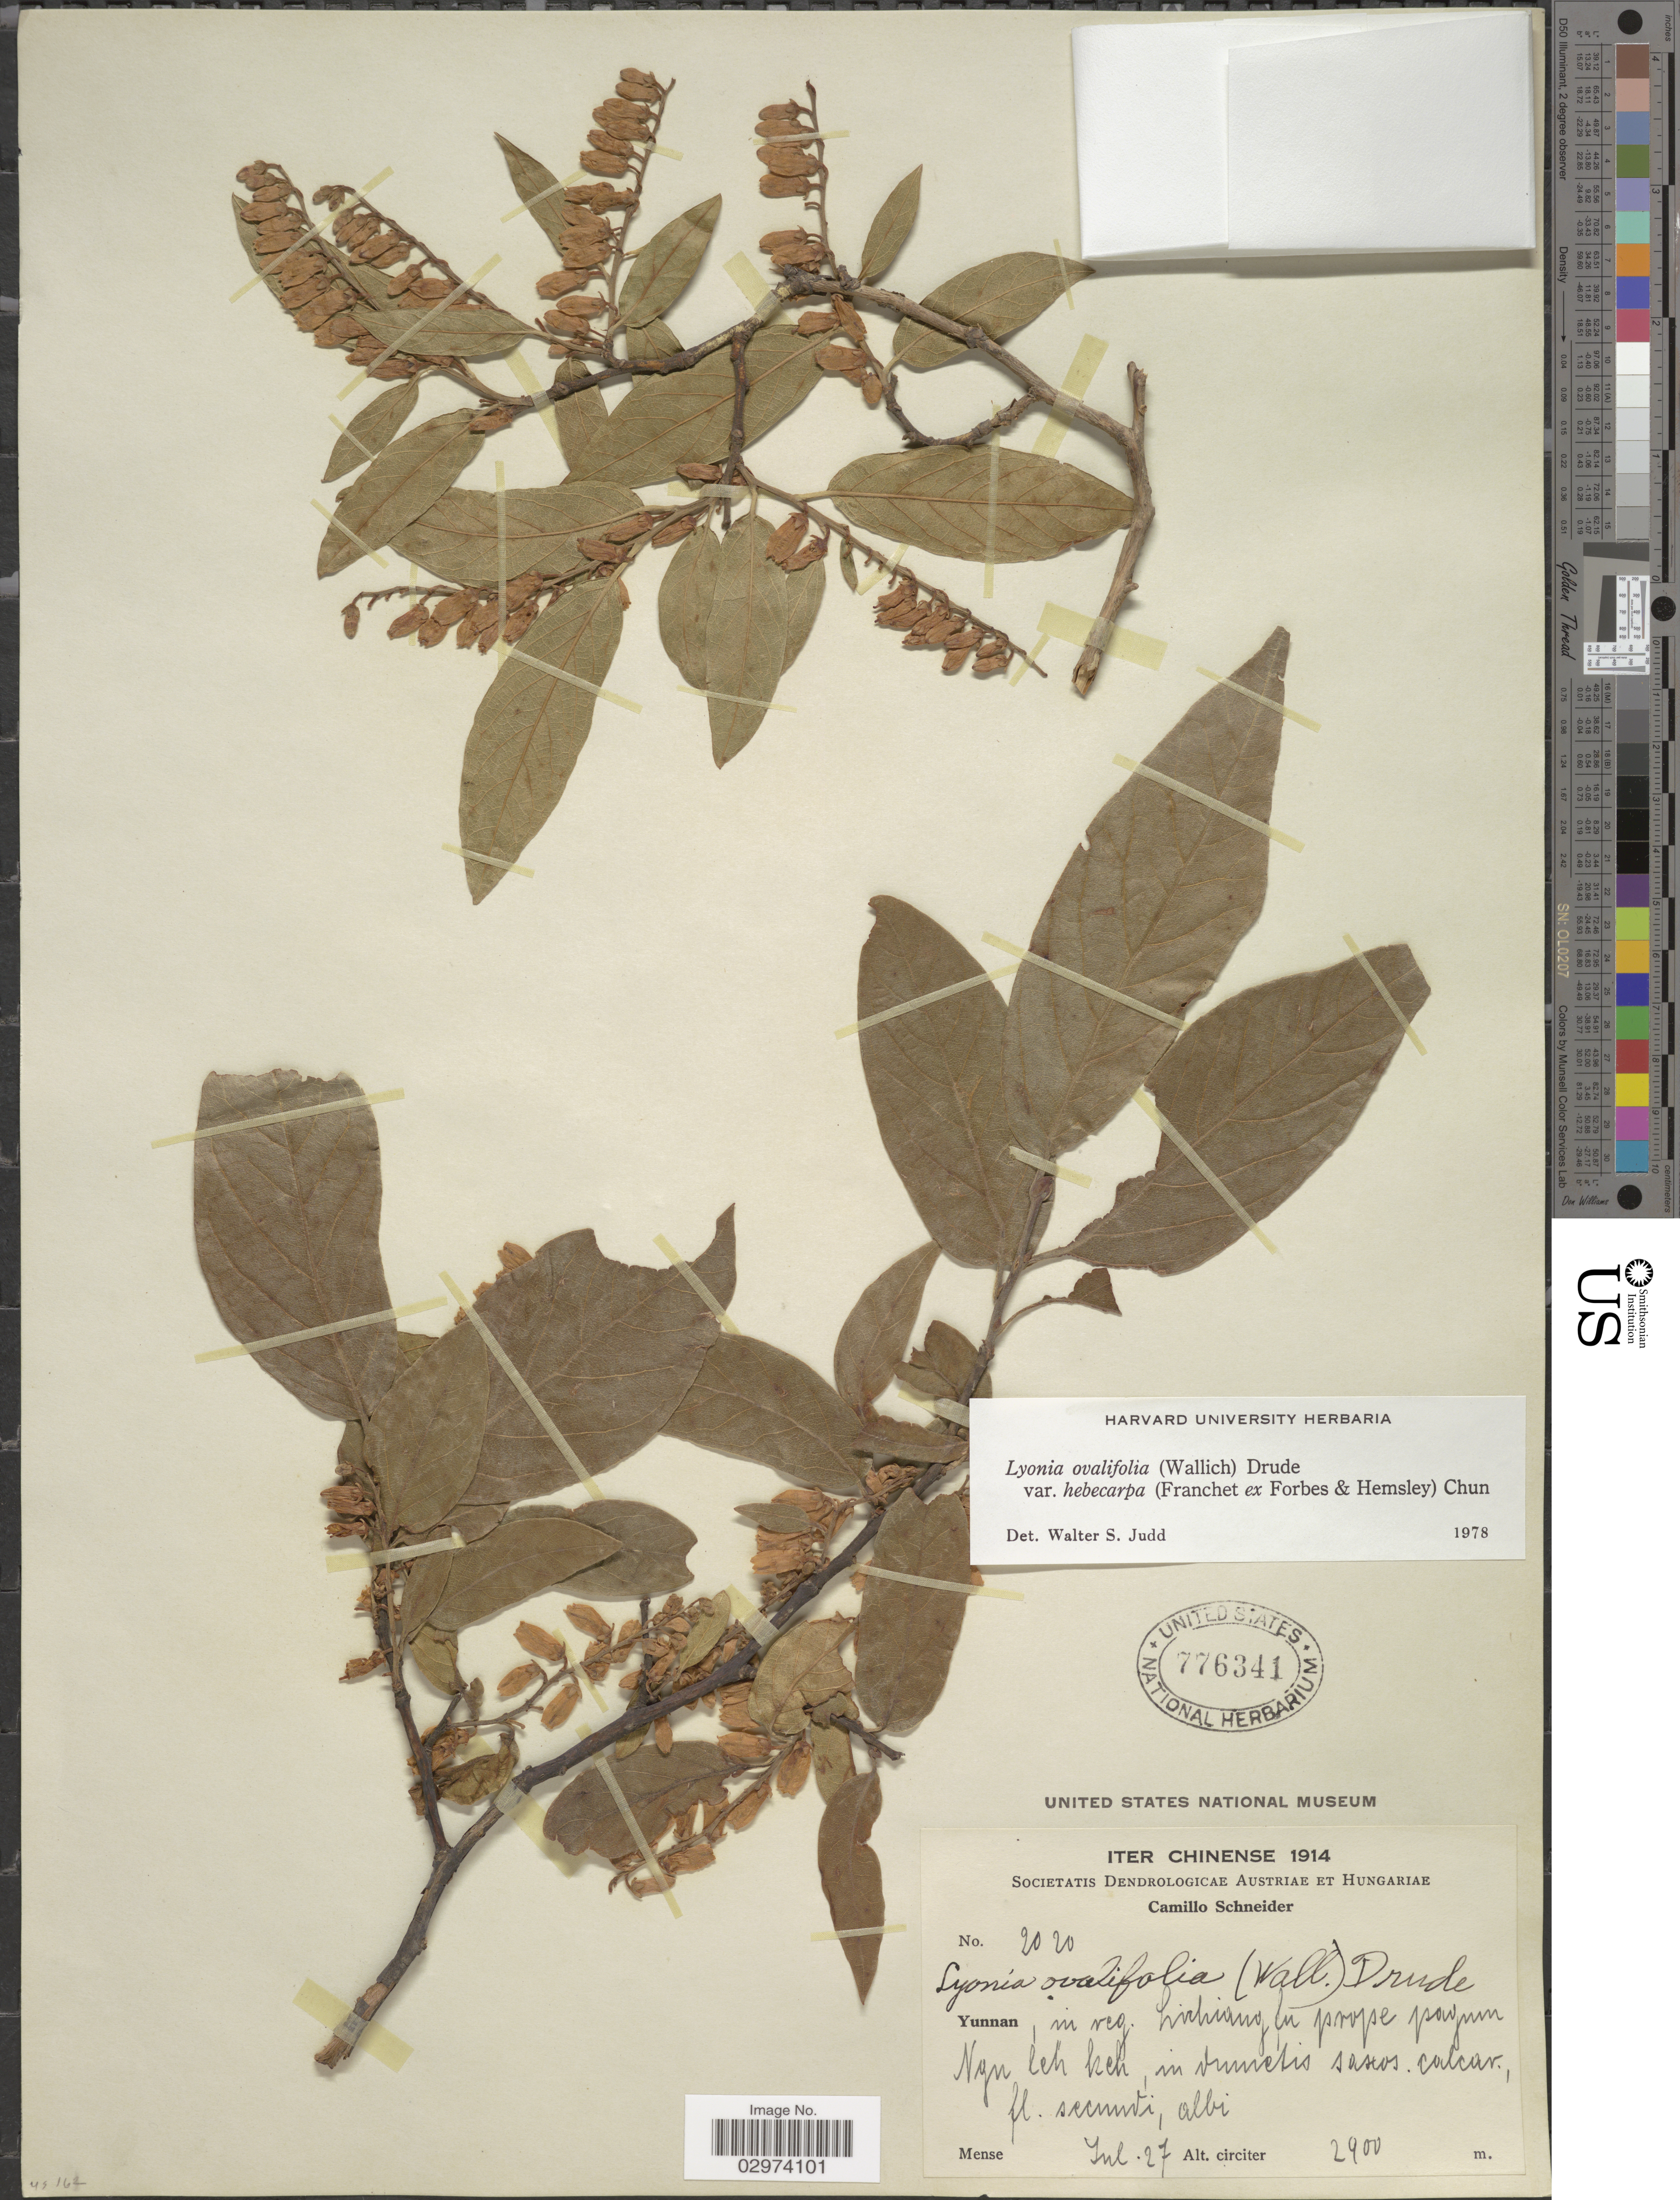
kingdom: Plantae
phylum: Tracheophyta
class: Magnoliopsida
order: Ericales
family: Ericaceae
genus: Lyonia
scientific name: Lyonia ovalifolia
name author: (Wall.) Drude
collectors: C. K. Schneider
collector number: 2020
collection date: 1914-07-27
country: China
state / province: Yunnan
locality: Yunnan, in reg. hirhiang en prope pagum Ngu leh keh, in vumetis saxos. calcar., fl. secundi, albi.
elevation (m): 2900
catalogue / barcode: US 776341